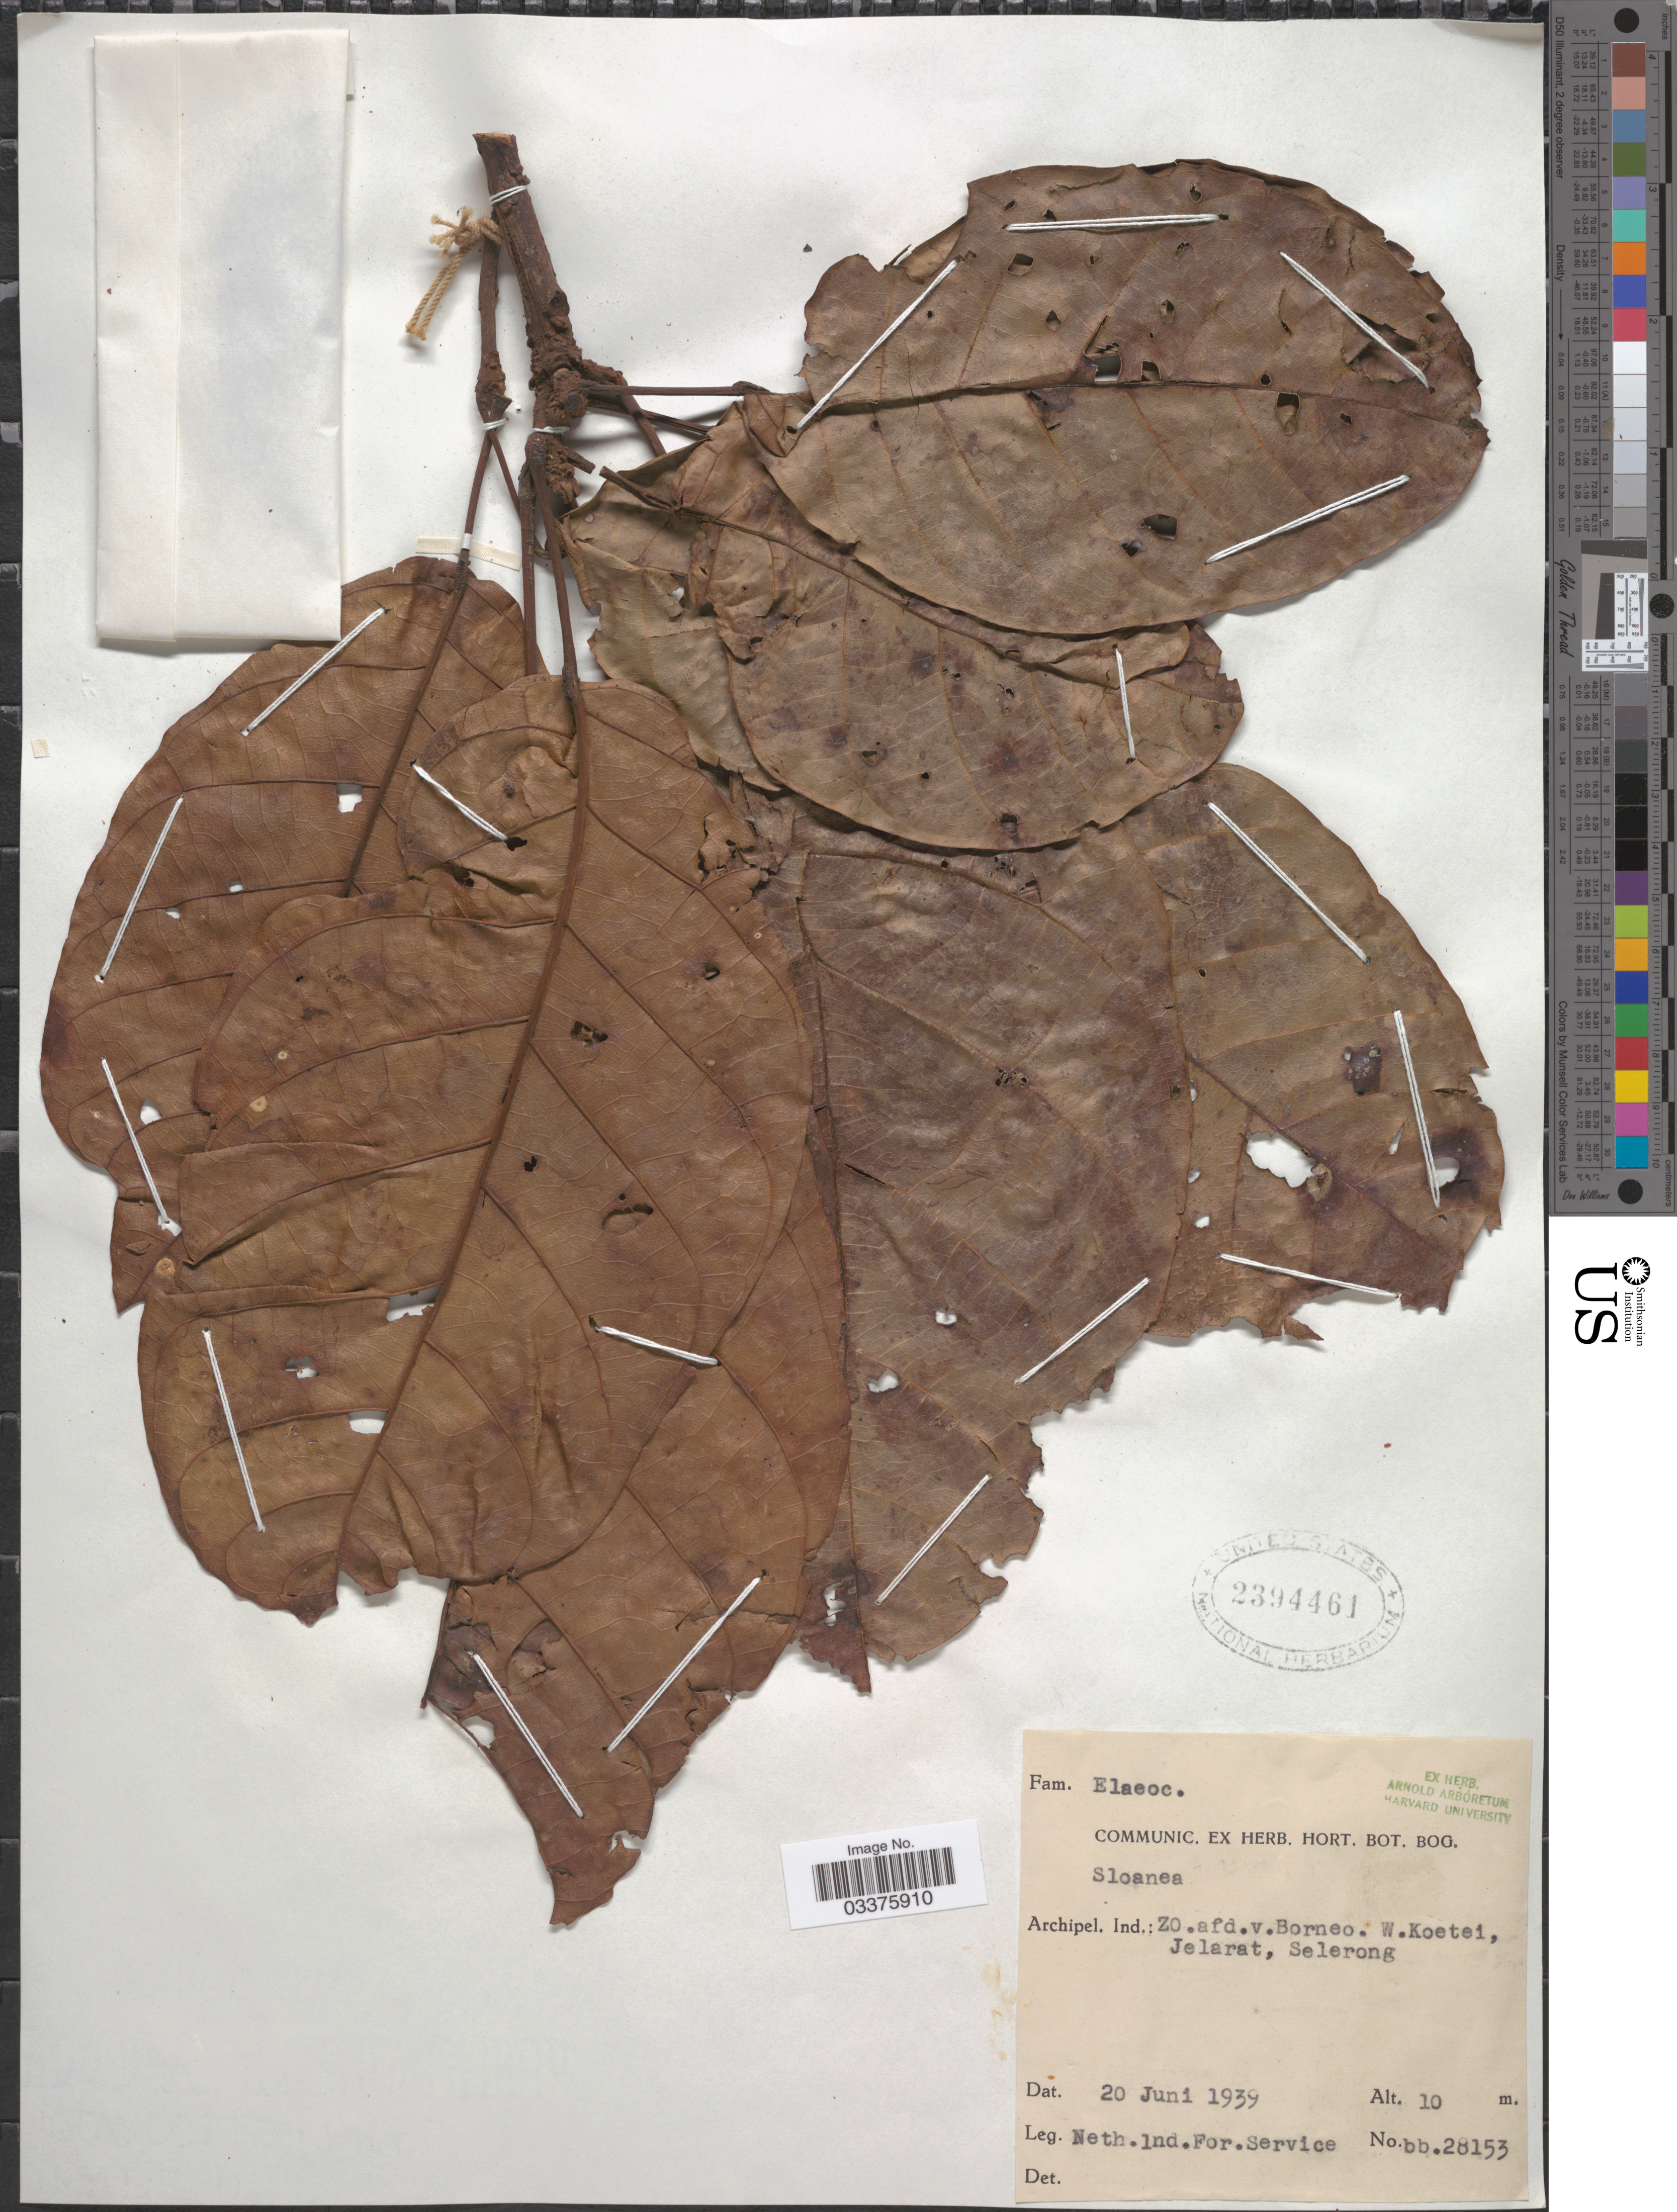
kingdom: Plantae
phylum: Tracheophyta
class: Magnoliopsida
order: Oxalidales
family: Elaeocarpaceae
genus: Sloanea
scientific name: Sloanea sp.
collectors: Neth. Ind. For. Service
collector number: bb.28153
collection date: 1939-06-20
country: Indonesia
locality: Archipel. Ind.: ZO. afd. v. Borneo. W. Koetei, Jelarat, Selerong.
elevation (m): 10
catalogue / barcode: US 2394461